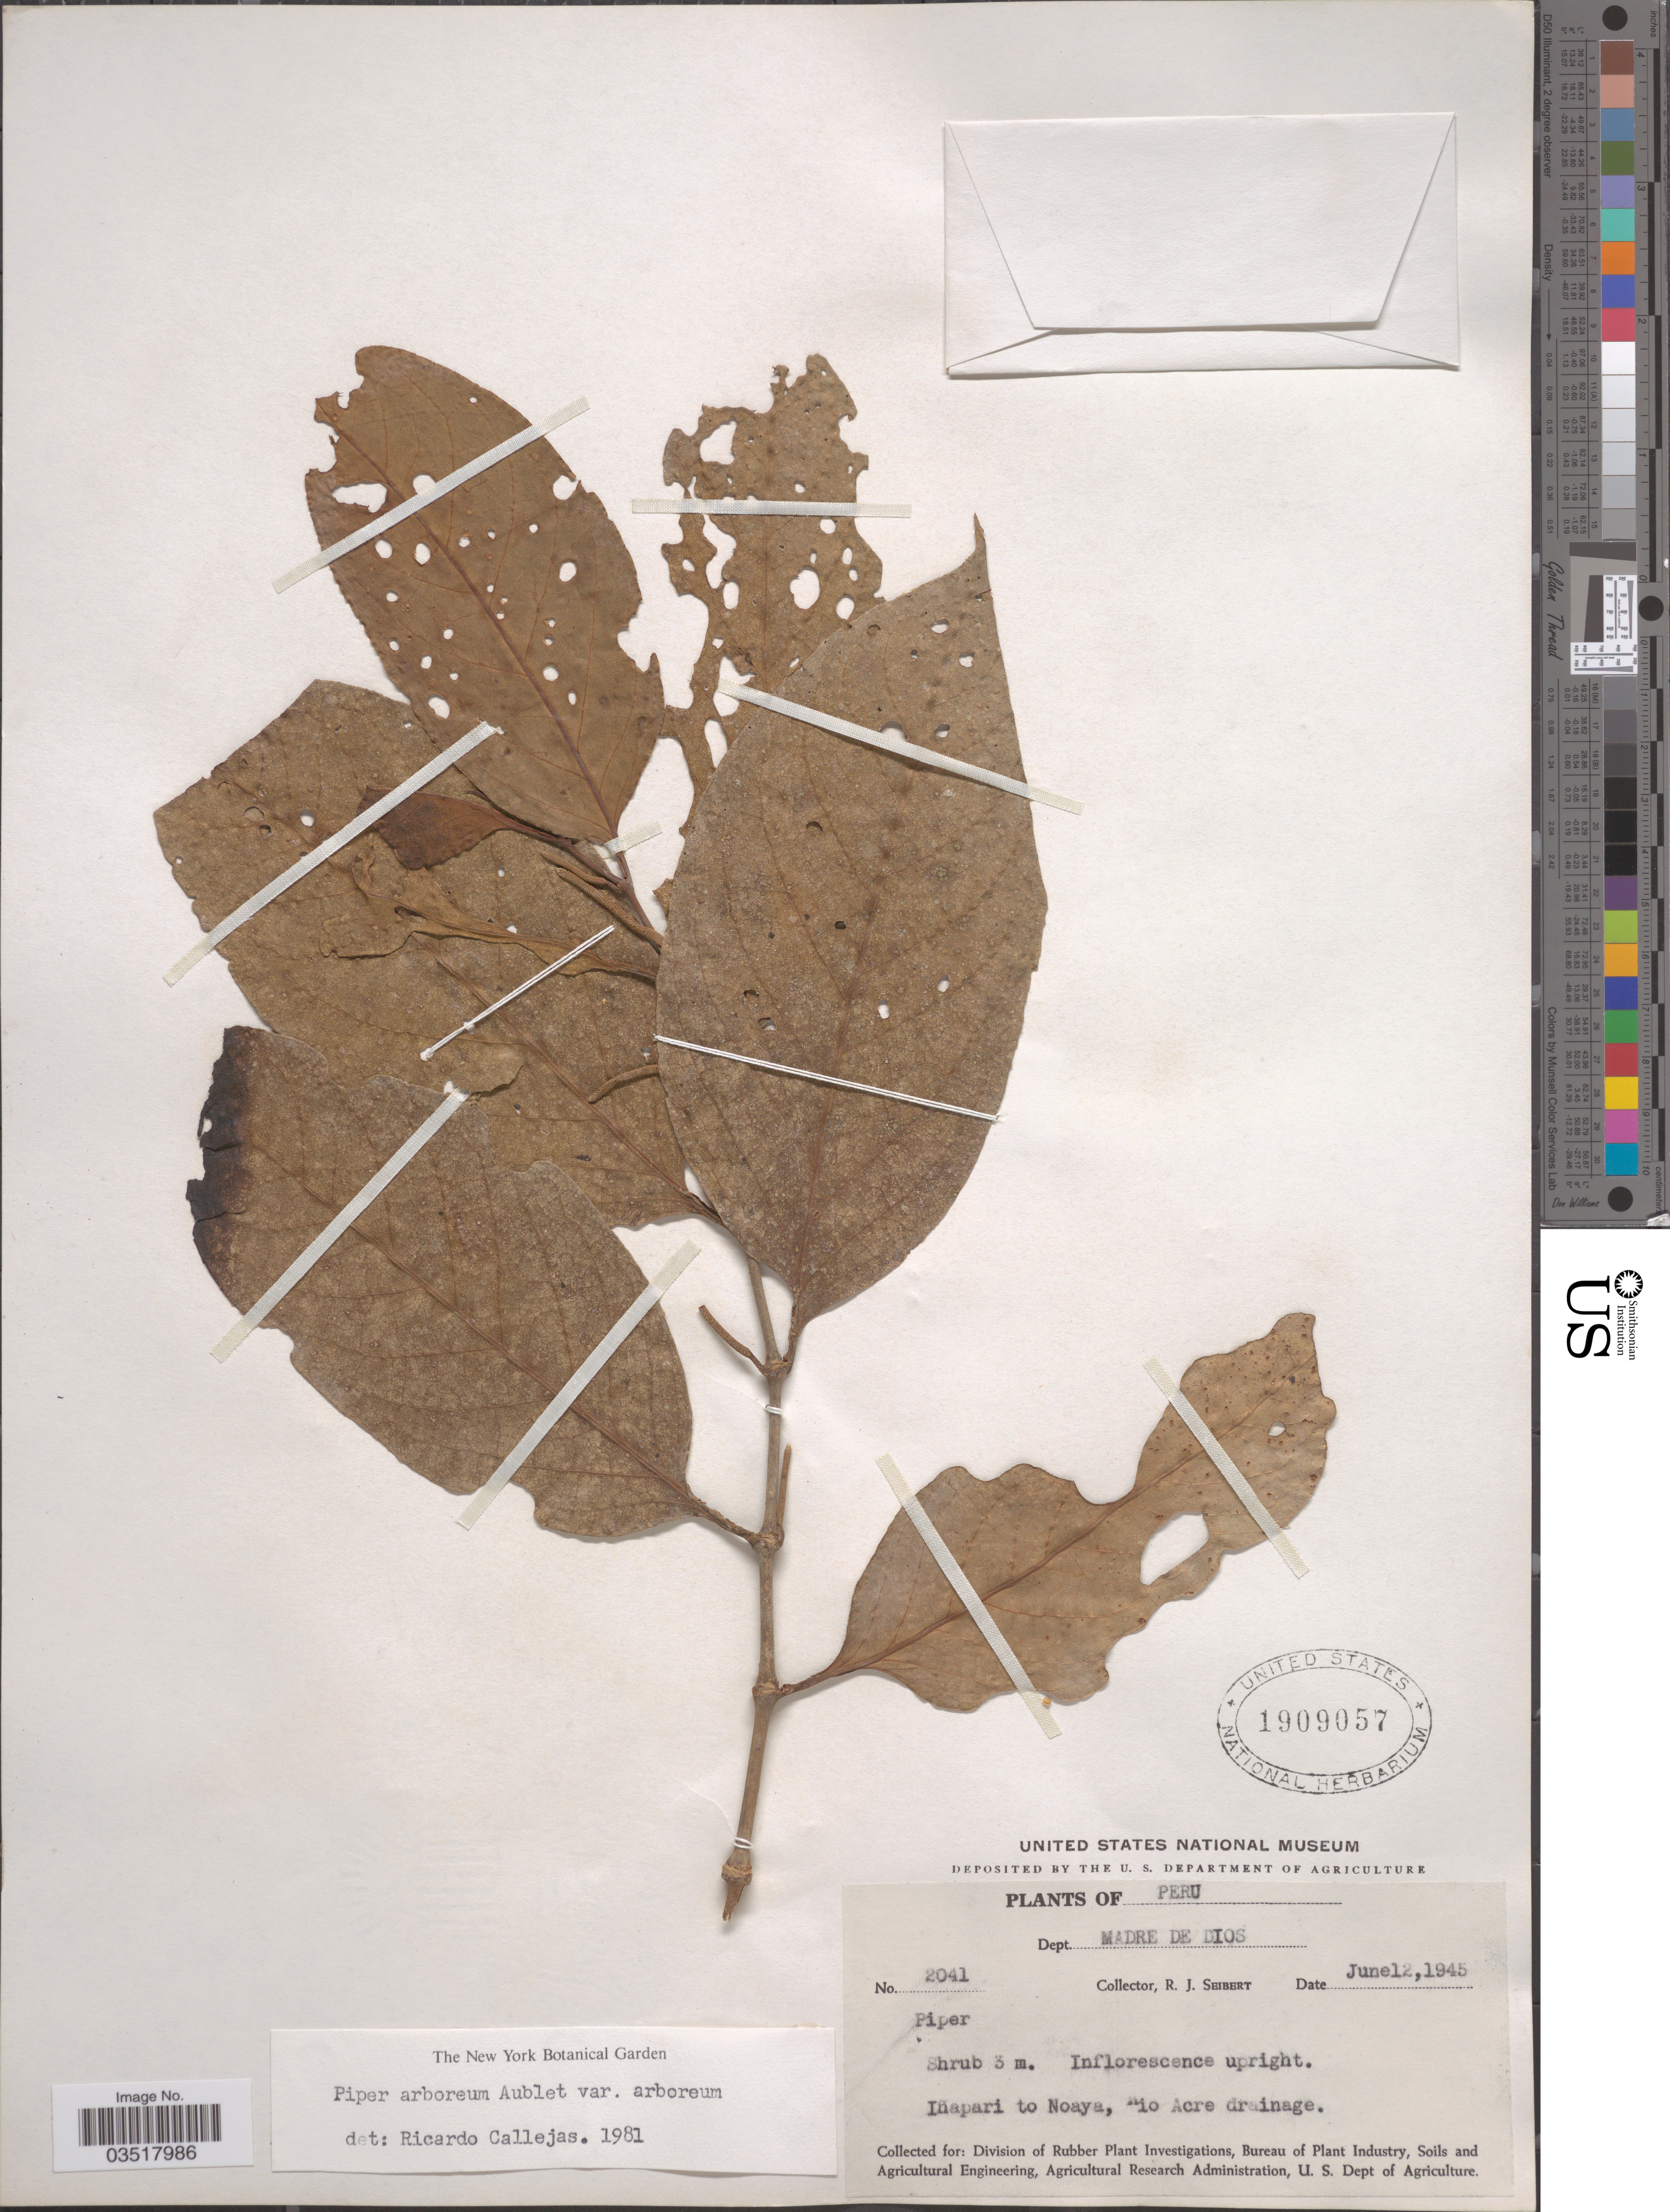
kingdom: Plantae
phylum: Tracheophyta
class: Magnoliopsida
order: Piperales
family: Piperaceae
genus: Piper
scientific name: Piper arboreum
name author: Aubl.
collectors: R. J. Seibert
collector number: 2041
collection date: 1945-06-12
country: Peru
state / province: Madre de Dios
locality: Dept. Madre de Dios. Iñapari to Noaya, Rio Acre drainage.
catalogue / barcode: US 1909057